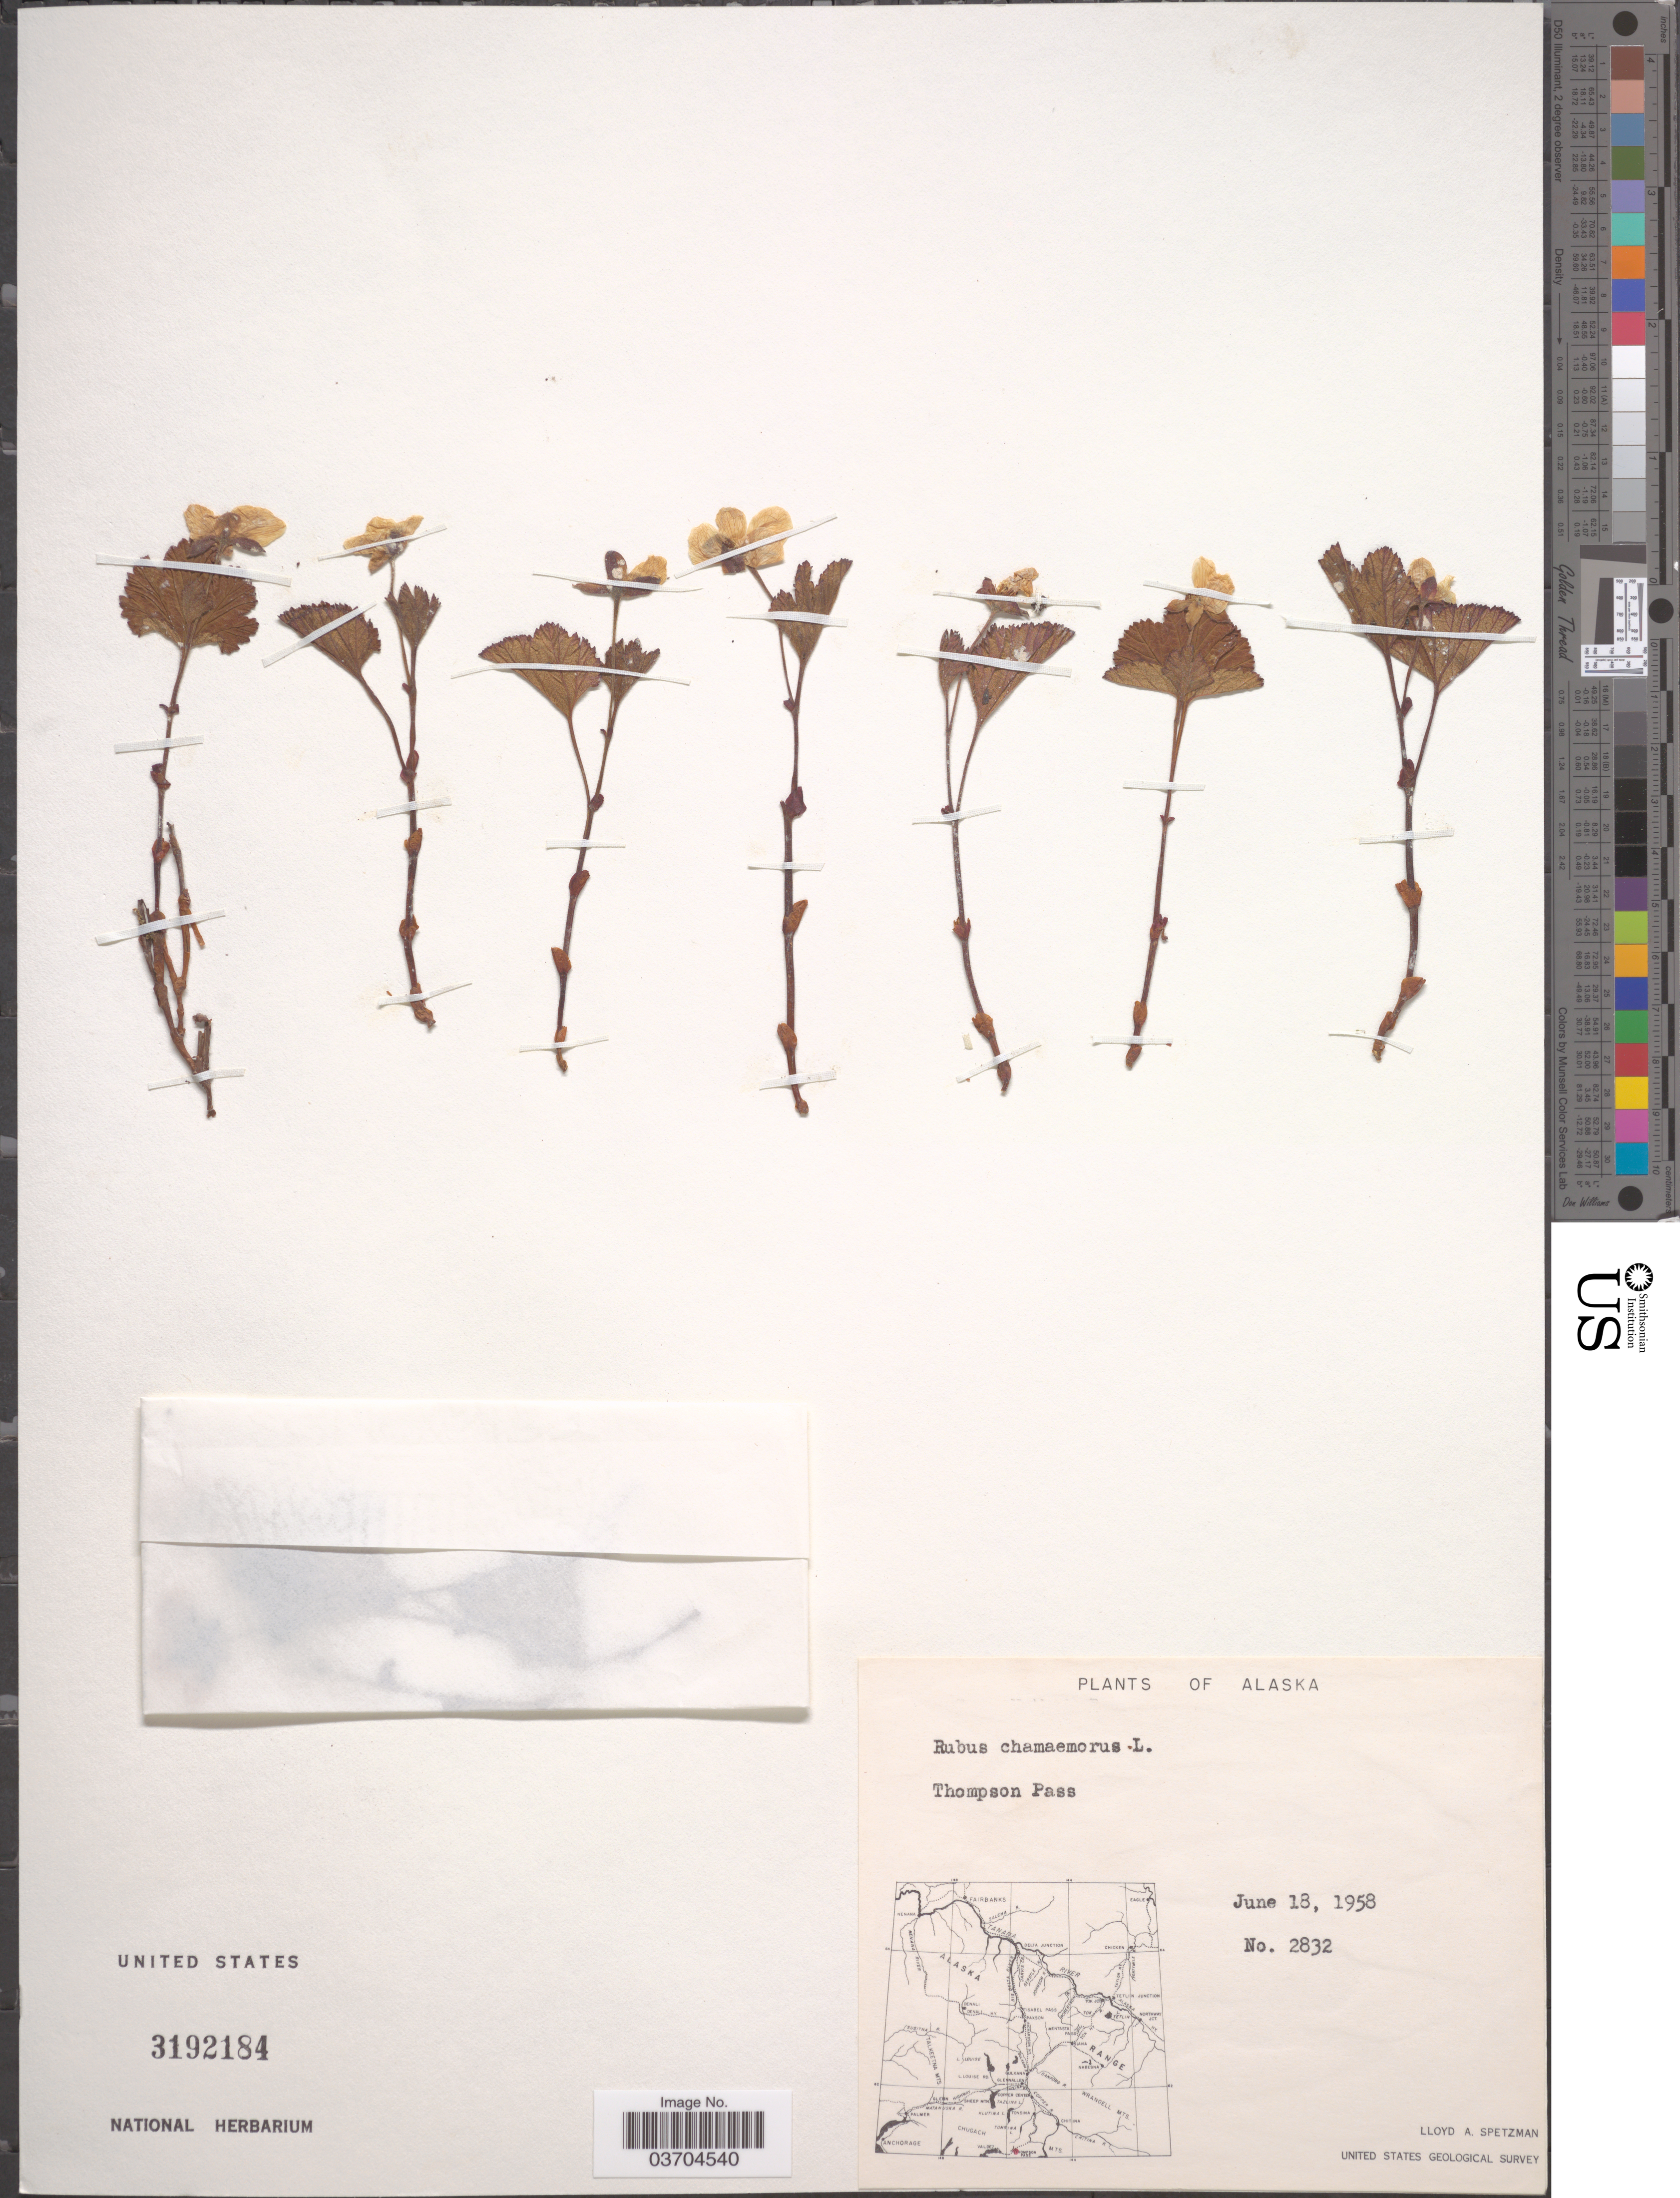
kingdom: Plantae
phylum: Tracheophyta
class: Magnoliopsida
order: Rosales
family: Rosaceae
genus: Rubus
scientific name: Rubus chamaemorus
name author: L.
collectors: L. Spetzman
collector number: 2832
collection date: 1958-06-18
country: United States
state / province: Alaska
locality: Thompson Pass.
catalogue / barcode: US 3192184